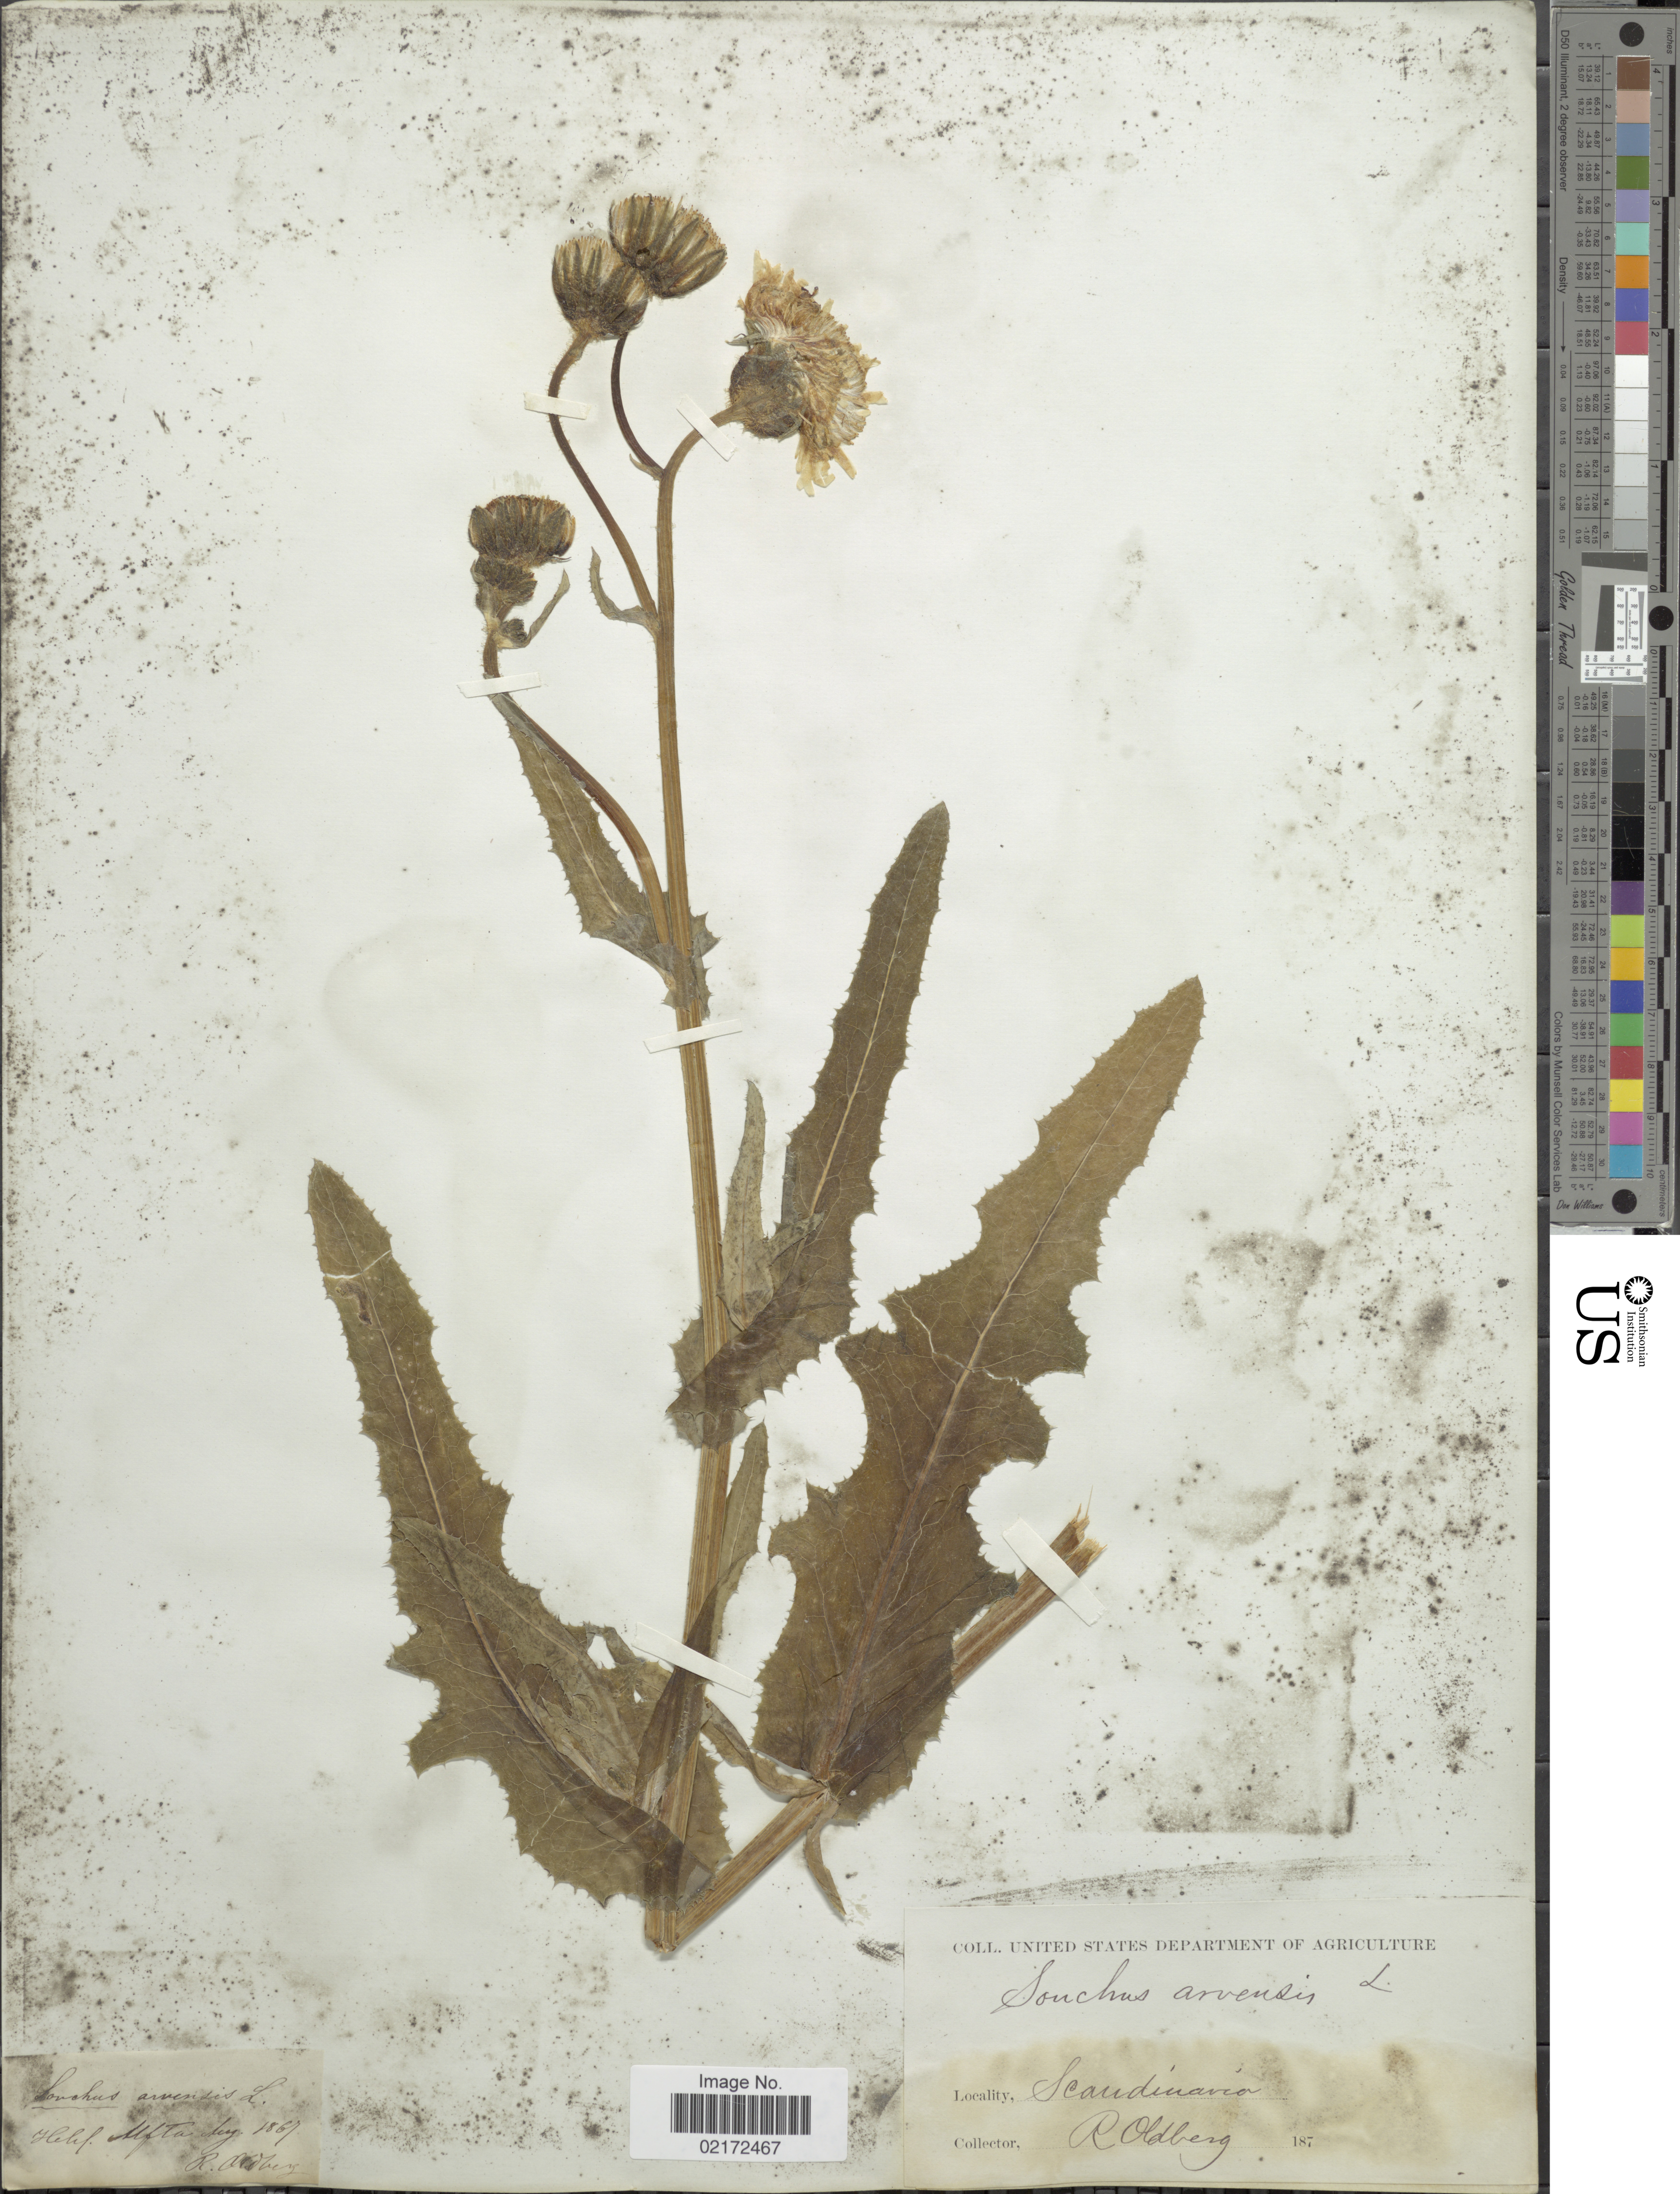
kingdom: Plantae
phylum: Tracheophyta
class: Magnoliopsida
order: Asterales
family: Asteraceae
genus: Sonchus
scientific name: Sonchus arvensis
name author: L.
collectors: R. Oldberg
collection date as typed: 187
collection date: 1867-08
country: Switzerland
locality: Scandinavia. Helsl. Alfta.